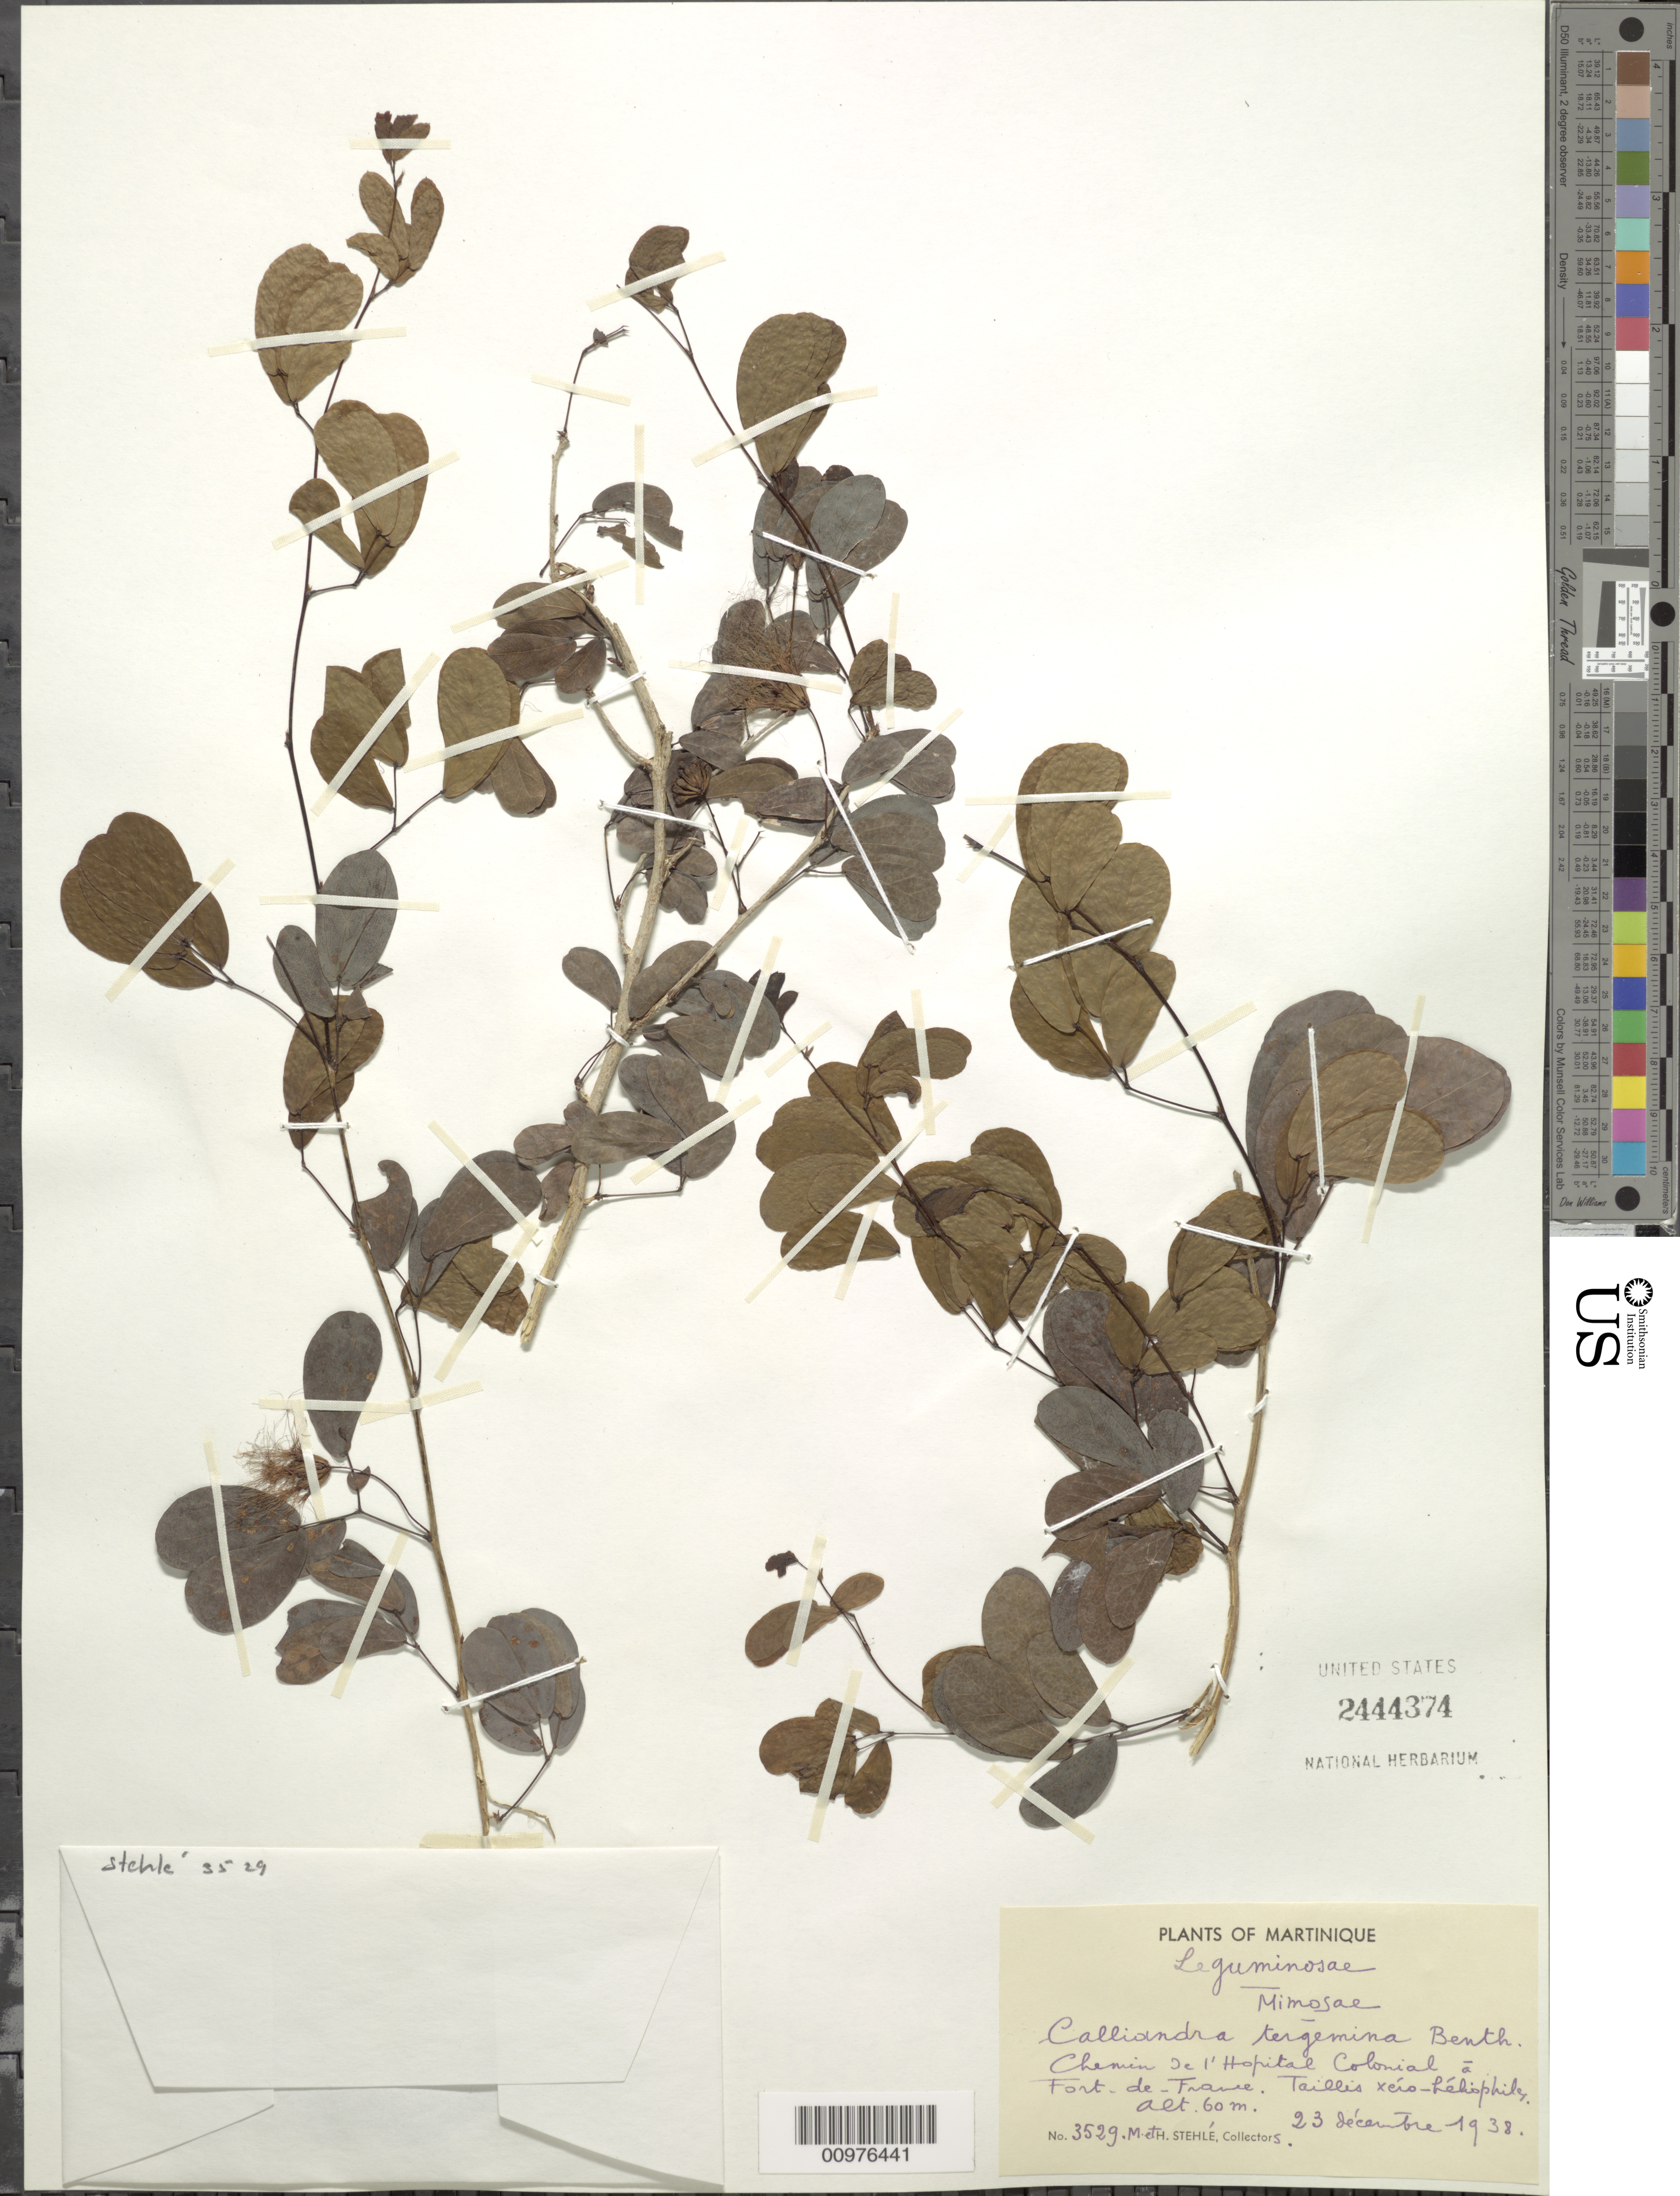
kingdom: Plantae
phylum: Tracheophyta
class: Magnoliopsida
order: Fabales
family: Fabaceae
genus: Calliandra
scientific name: Calliandra tergemina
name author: (L.) Benth.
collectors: H. Stehlé & M. Stehlé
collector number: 3529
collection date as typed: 23 Dec 1938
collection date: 1938-12-23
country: Martinique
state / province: Fort-de-France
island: Martinique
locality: Chemin de l'hopital colonial a fort-de-france taillis xero-helophiles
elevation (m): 60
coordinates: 0 N, 0 E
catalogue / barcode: US 2444374